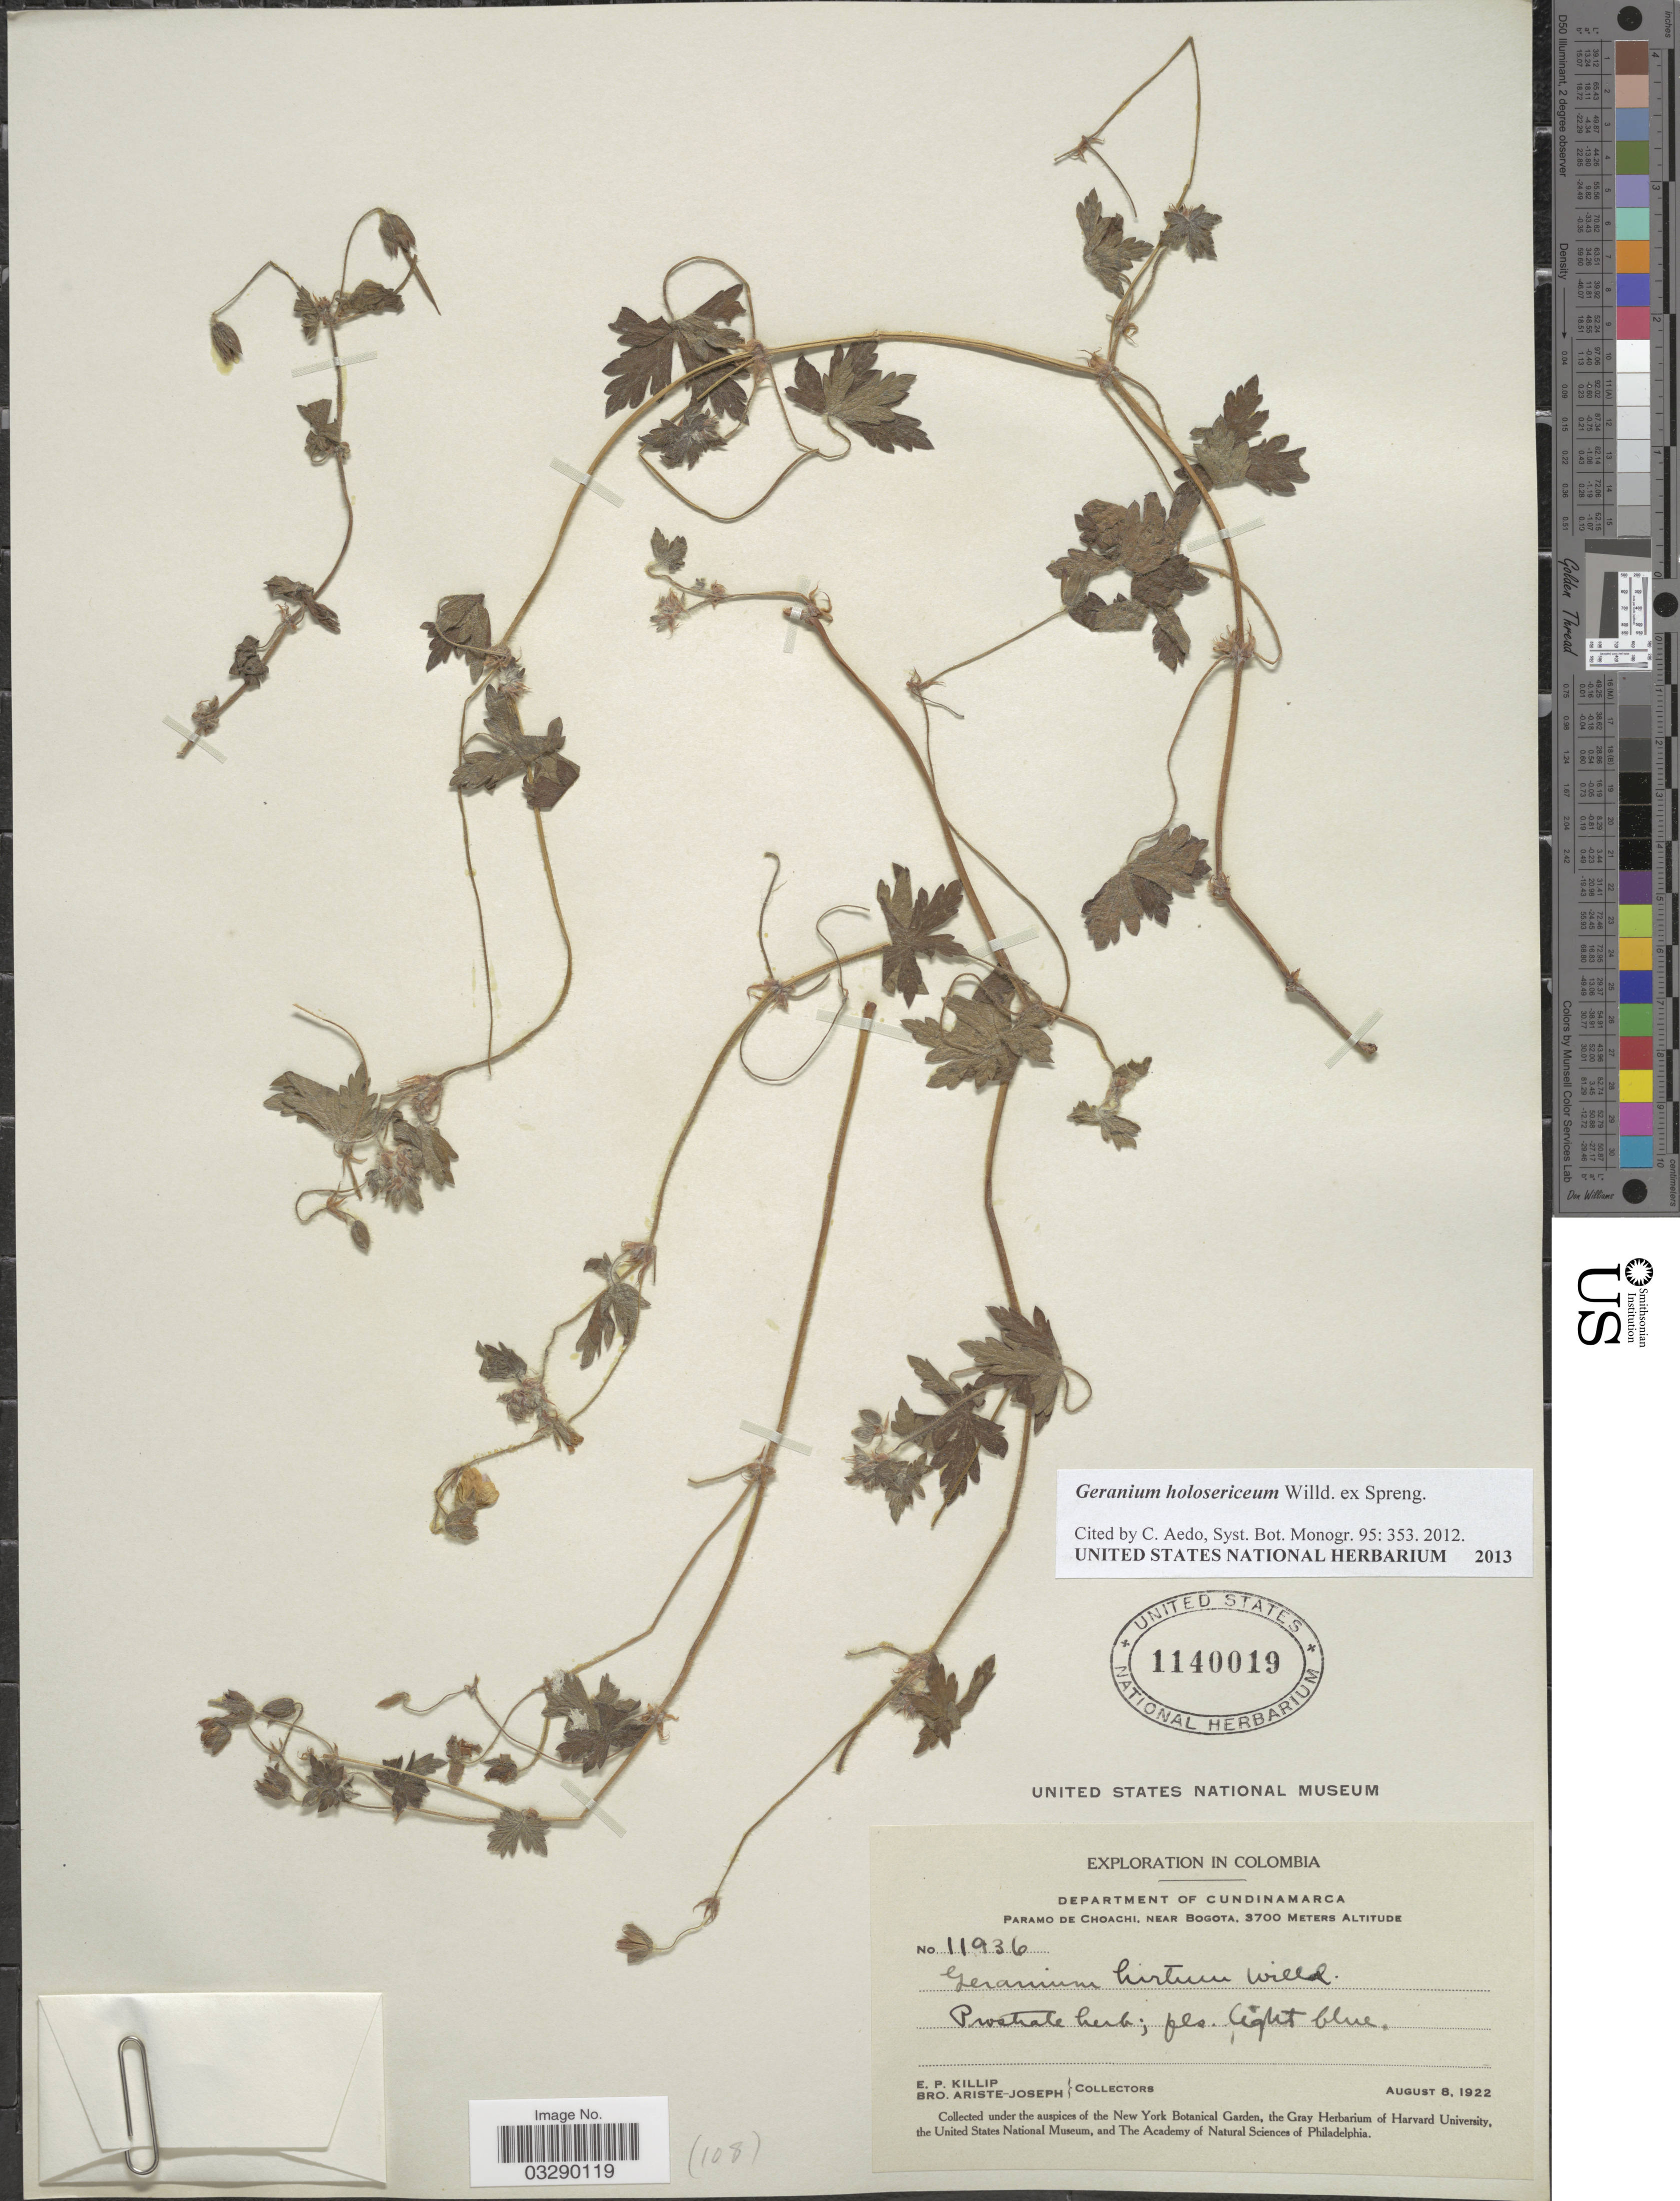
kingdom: Plantae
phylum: Tracheophyta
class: Magnoliopsida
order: Geraniales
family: Geraniaceae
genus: Geranium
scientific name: Geranium holosericeum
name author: Willd. ex Spreng.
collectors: E. P. Killip & Bro. Ariste-Joseph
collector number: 11936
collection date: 1922-08-08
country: Colombia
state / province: Cundinamarca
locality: Department of Cundinamarca. Paramo de Choachi, near Bogota.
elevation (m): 3700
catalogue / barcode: US 1140019